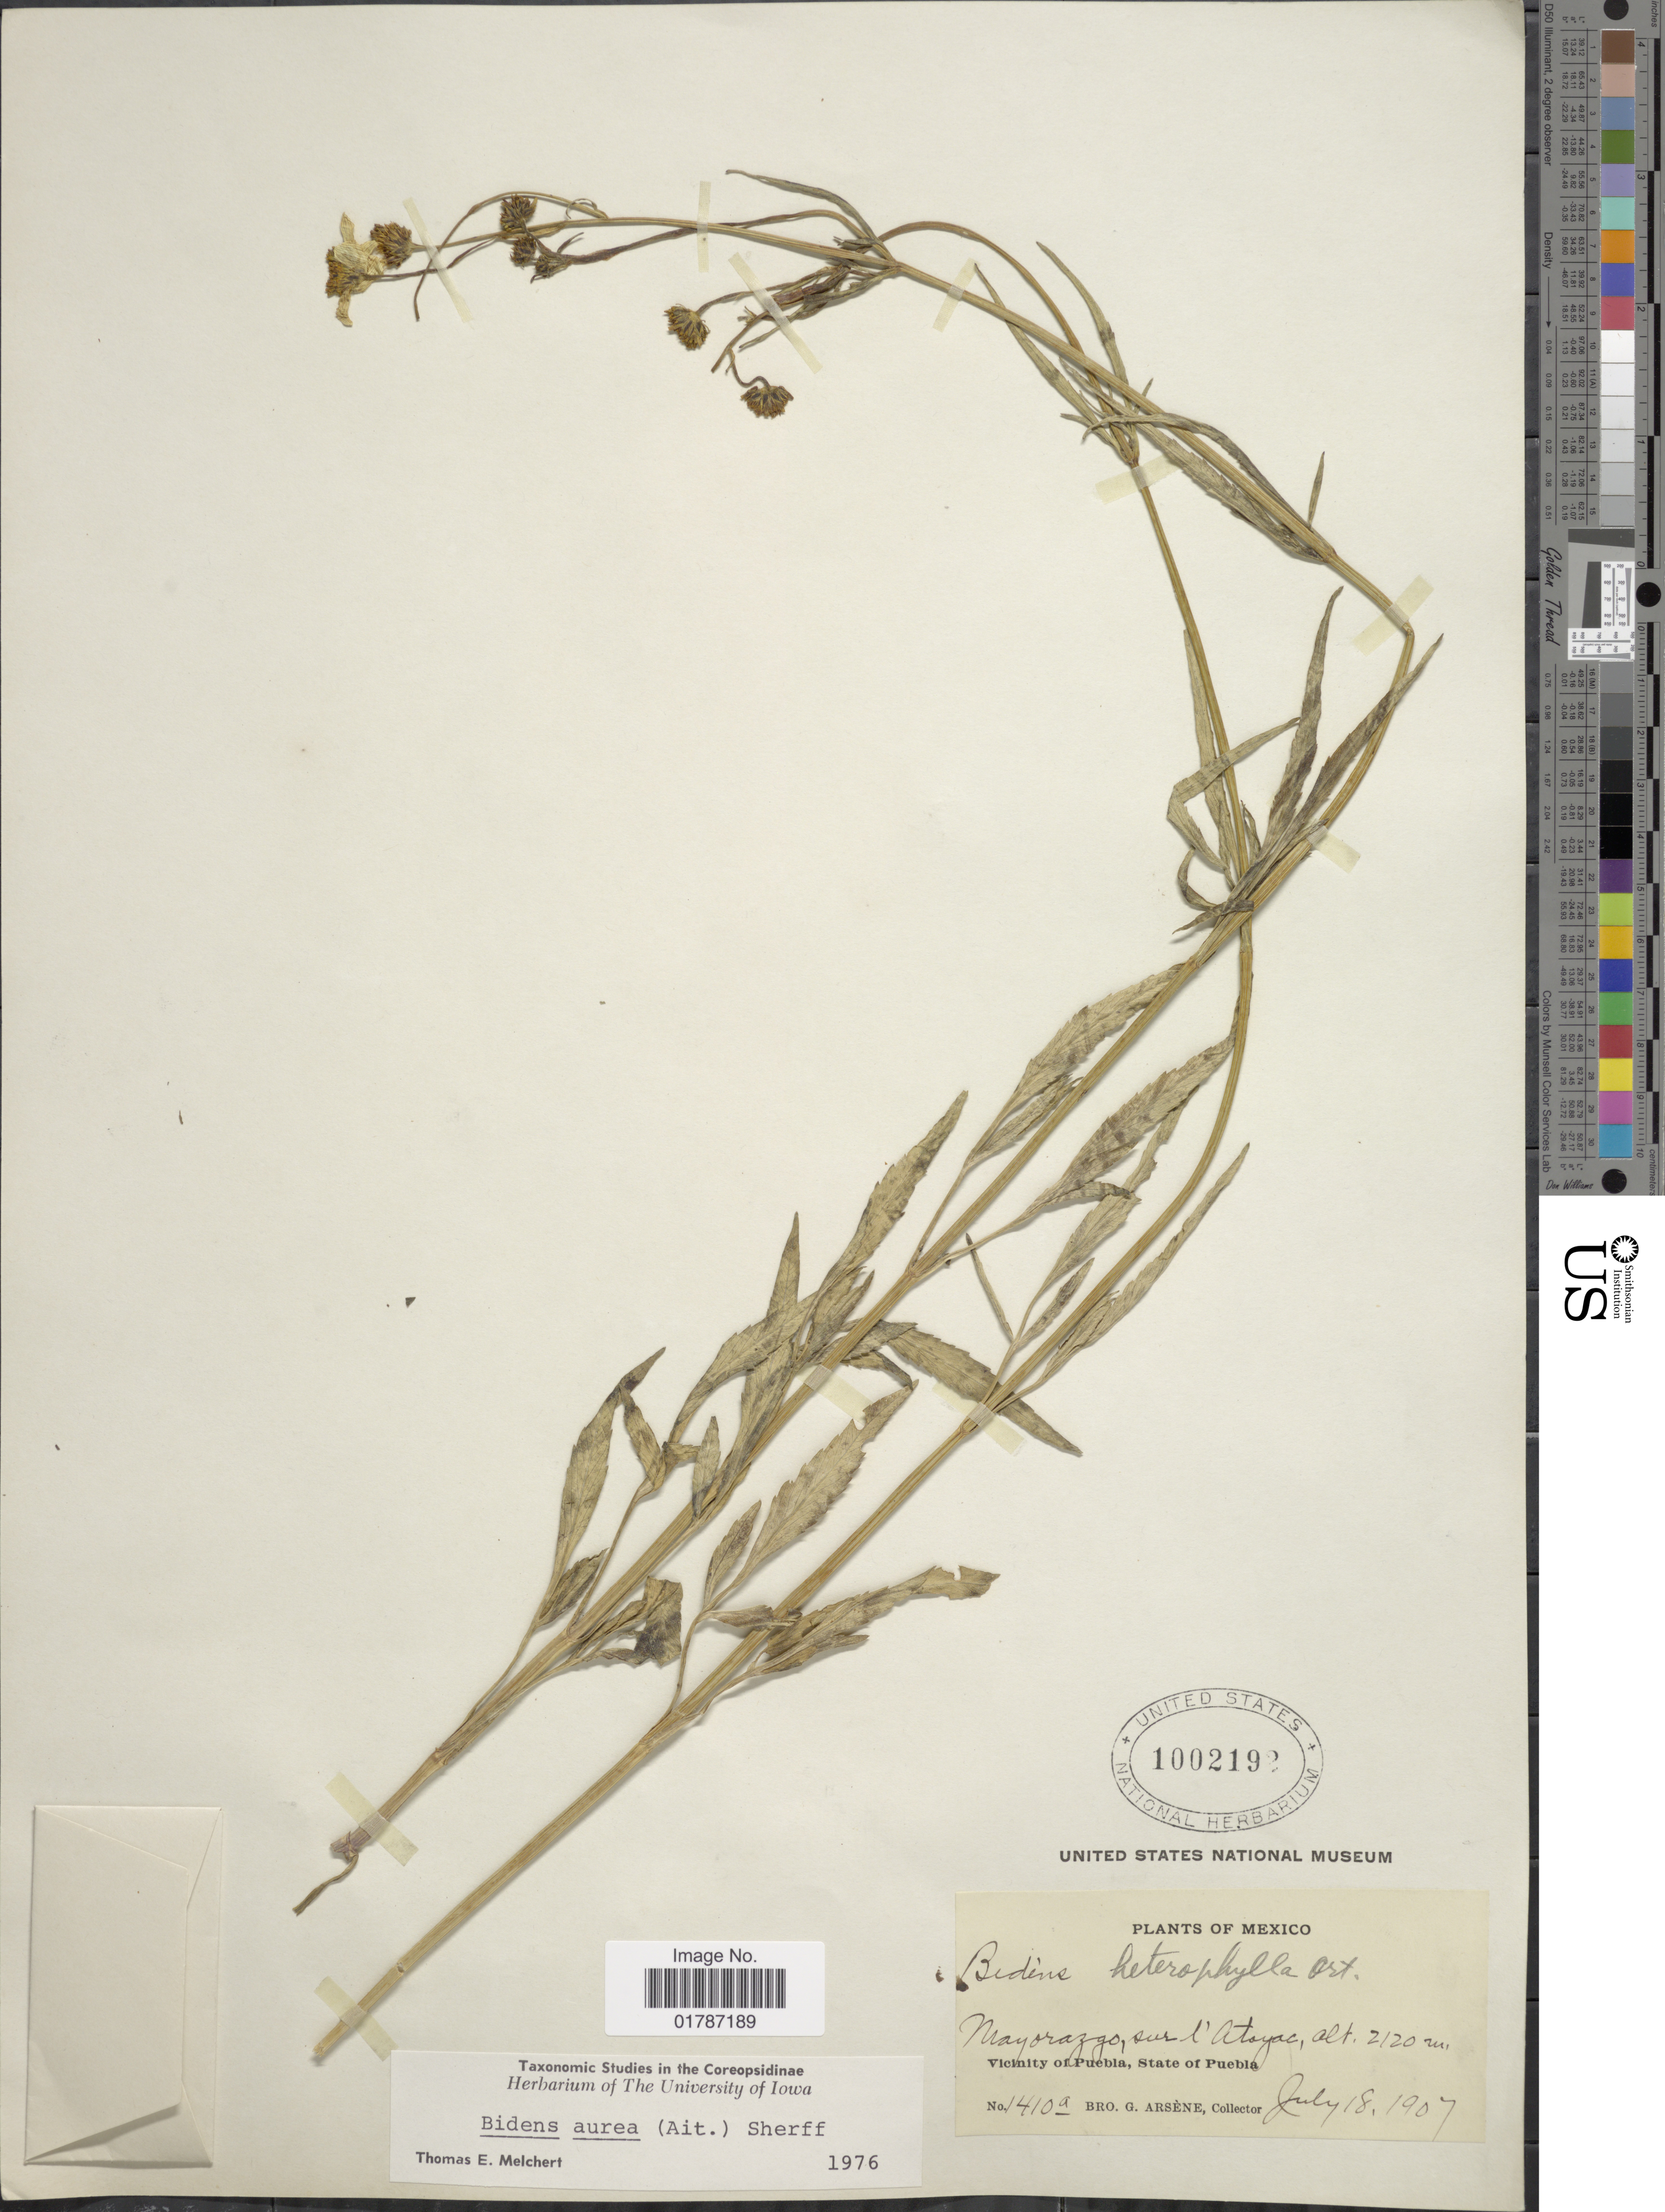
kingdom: Plantae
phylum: Tracheophyta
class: Magnoliopsida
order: Asterales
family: Asteraceae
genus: Bidens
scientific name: Bidens aurea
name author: (Aiton) Sherff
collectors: Bro. G. Arsène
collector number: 1410a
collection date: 1907-07-18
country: Mexico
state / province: Puebla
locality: Mayorazzo, sur l'Atoyac, Vicinity of Puebla, State of Puebla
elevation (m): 2120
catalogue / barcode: US 1002192